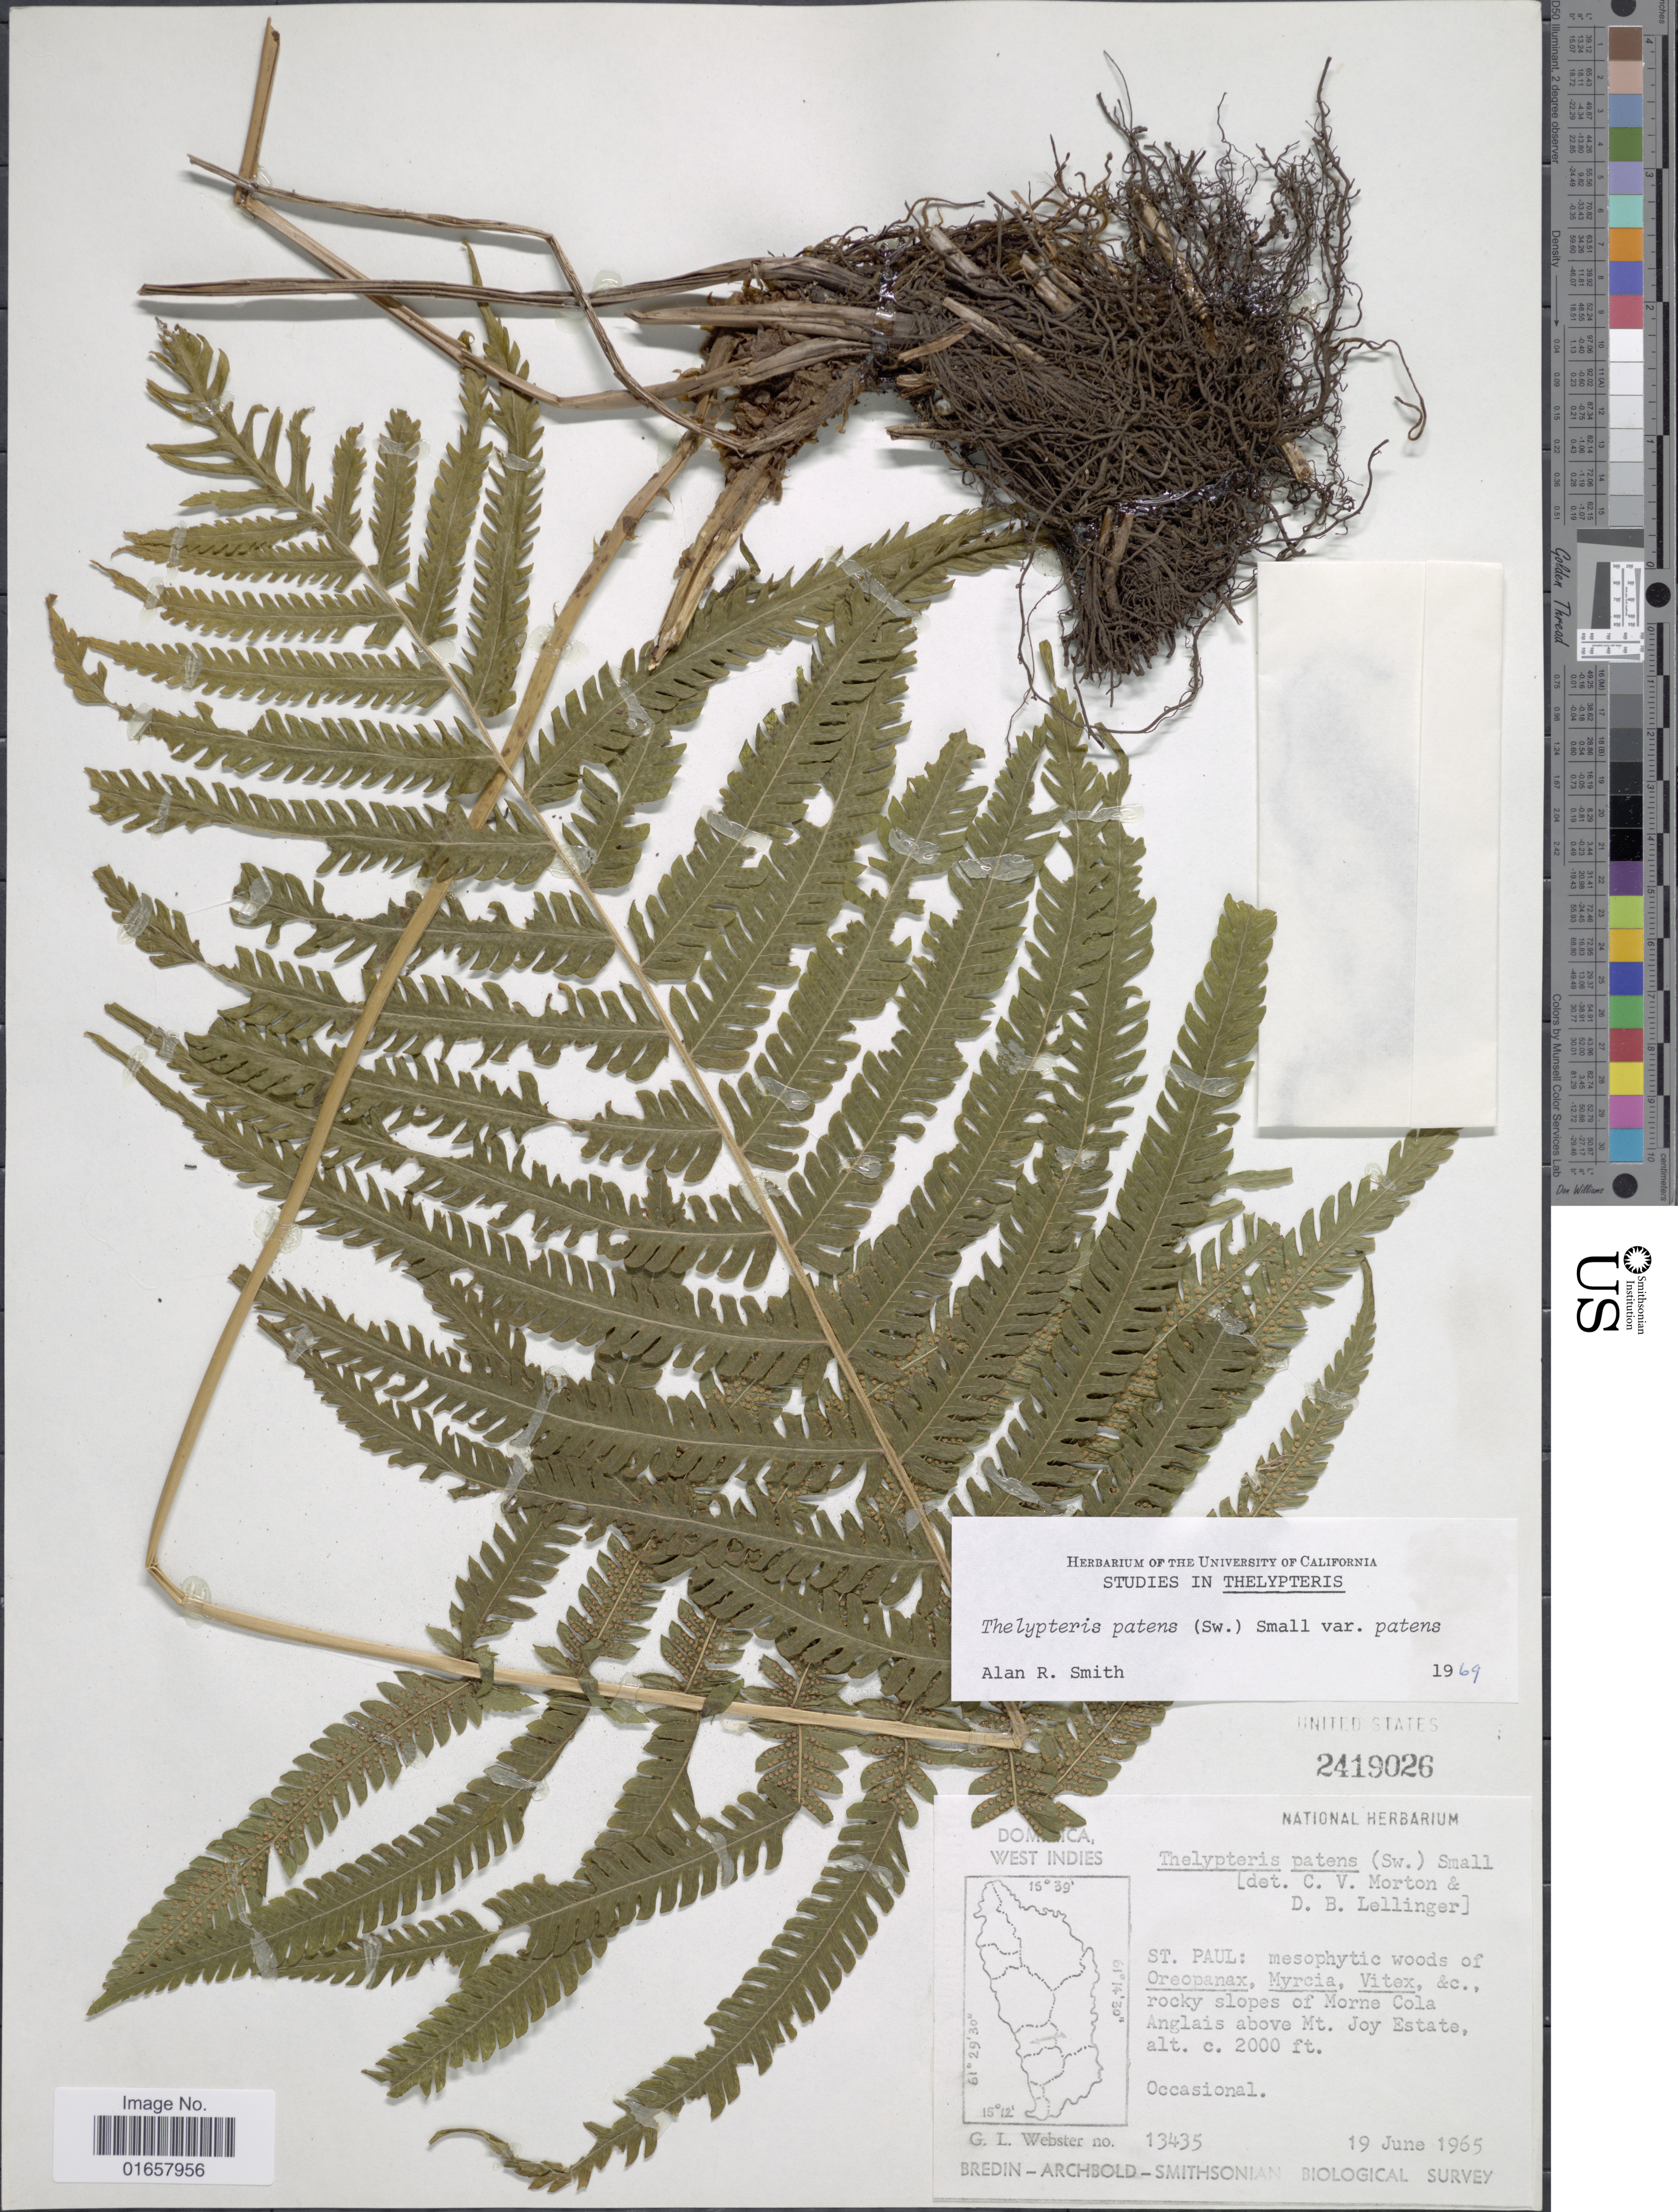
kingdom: Plantae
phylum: Tracheophyta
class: Polypodiopsida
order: Polypodiales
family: Thelypteridaceae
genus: Christella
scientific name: Christella patens var. patens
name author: (Sw.) Holttum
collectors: G. L. Webster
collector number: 13435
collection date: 1965-06-19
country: Dominica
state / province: St. Paul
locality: Dominca, West Indies, St. Paul: rocky slopes of Morne Cola Anglais above Mt. Joy Estate.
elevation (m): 610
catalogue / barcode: US 2419026